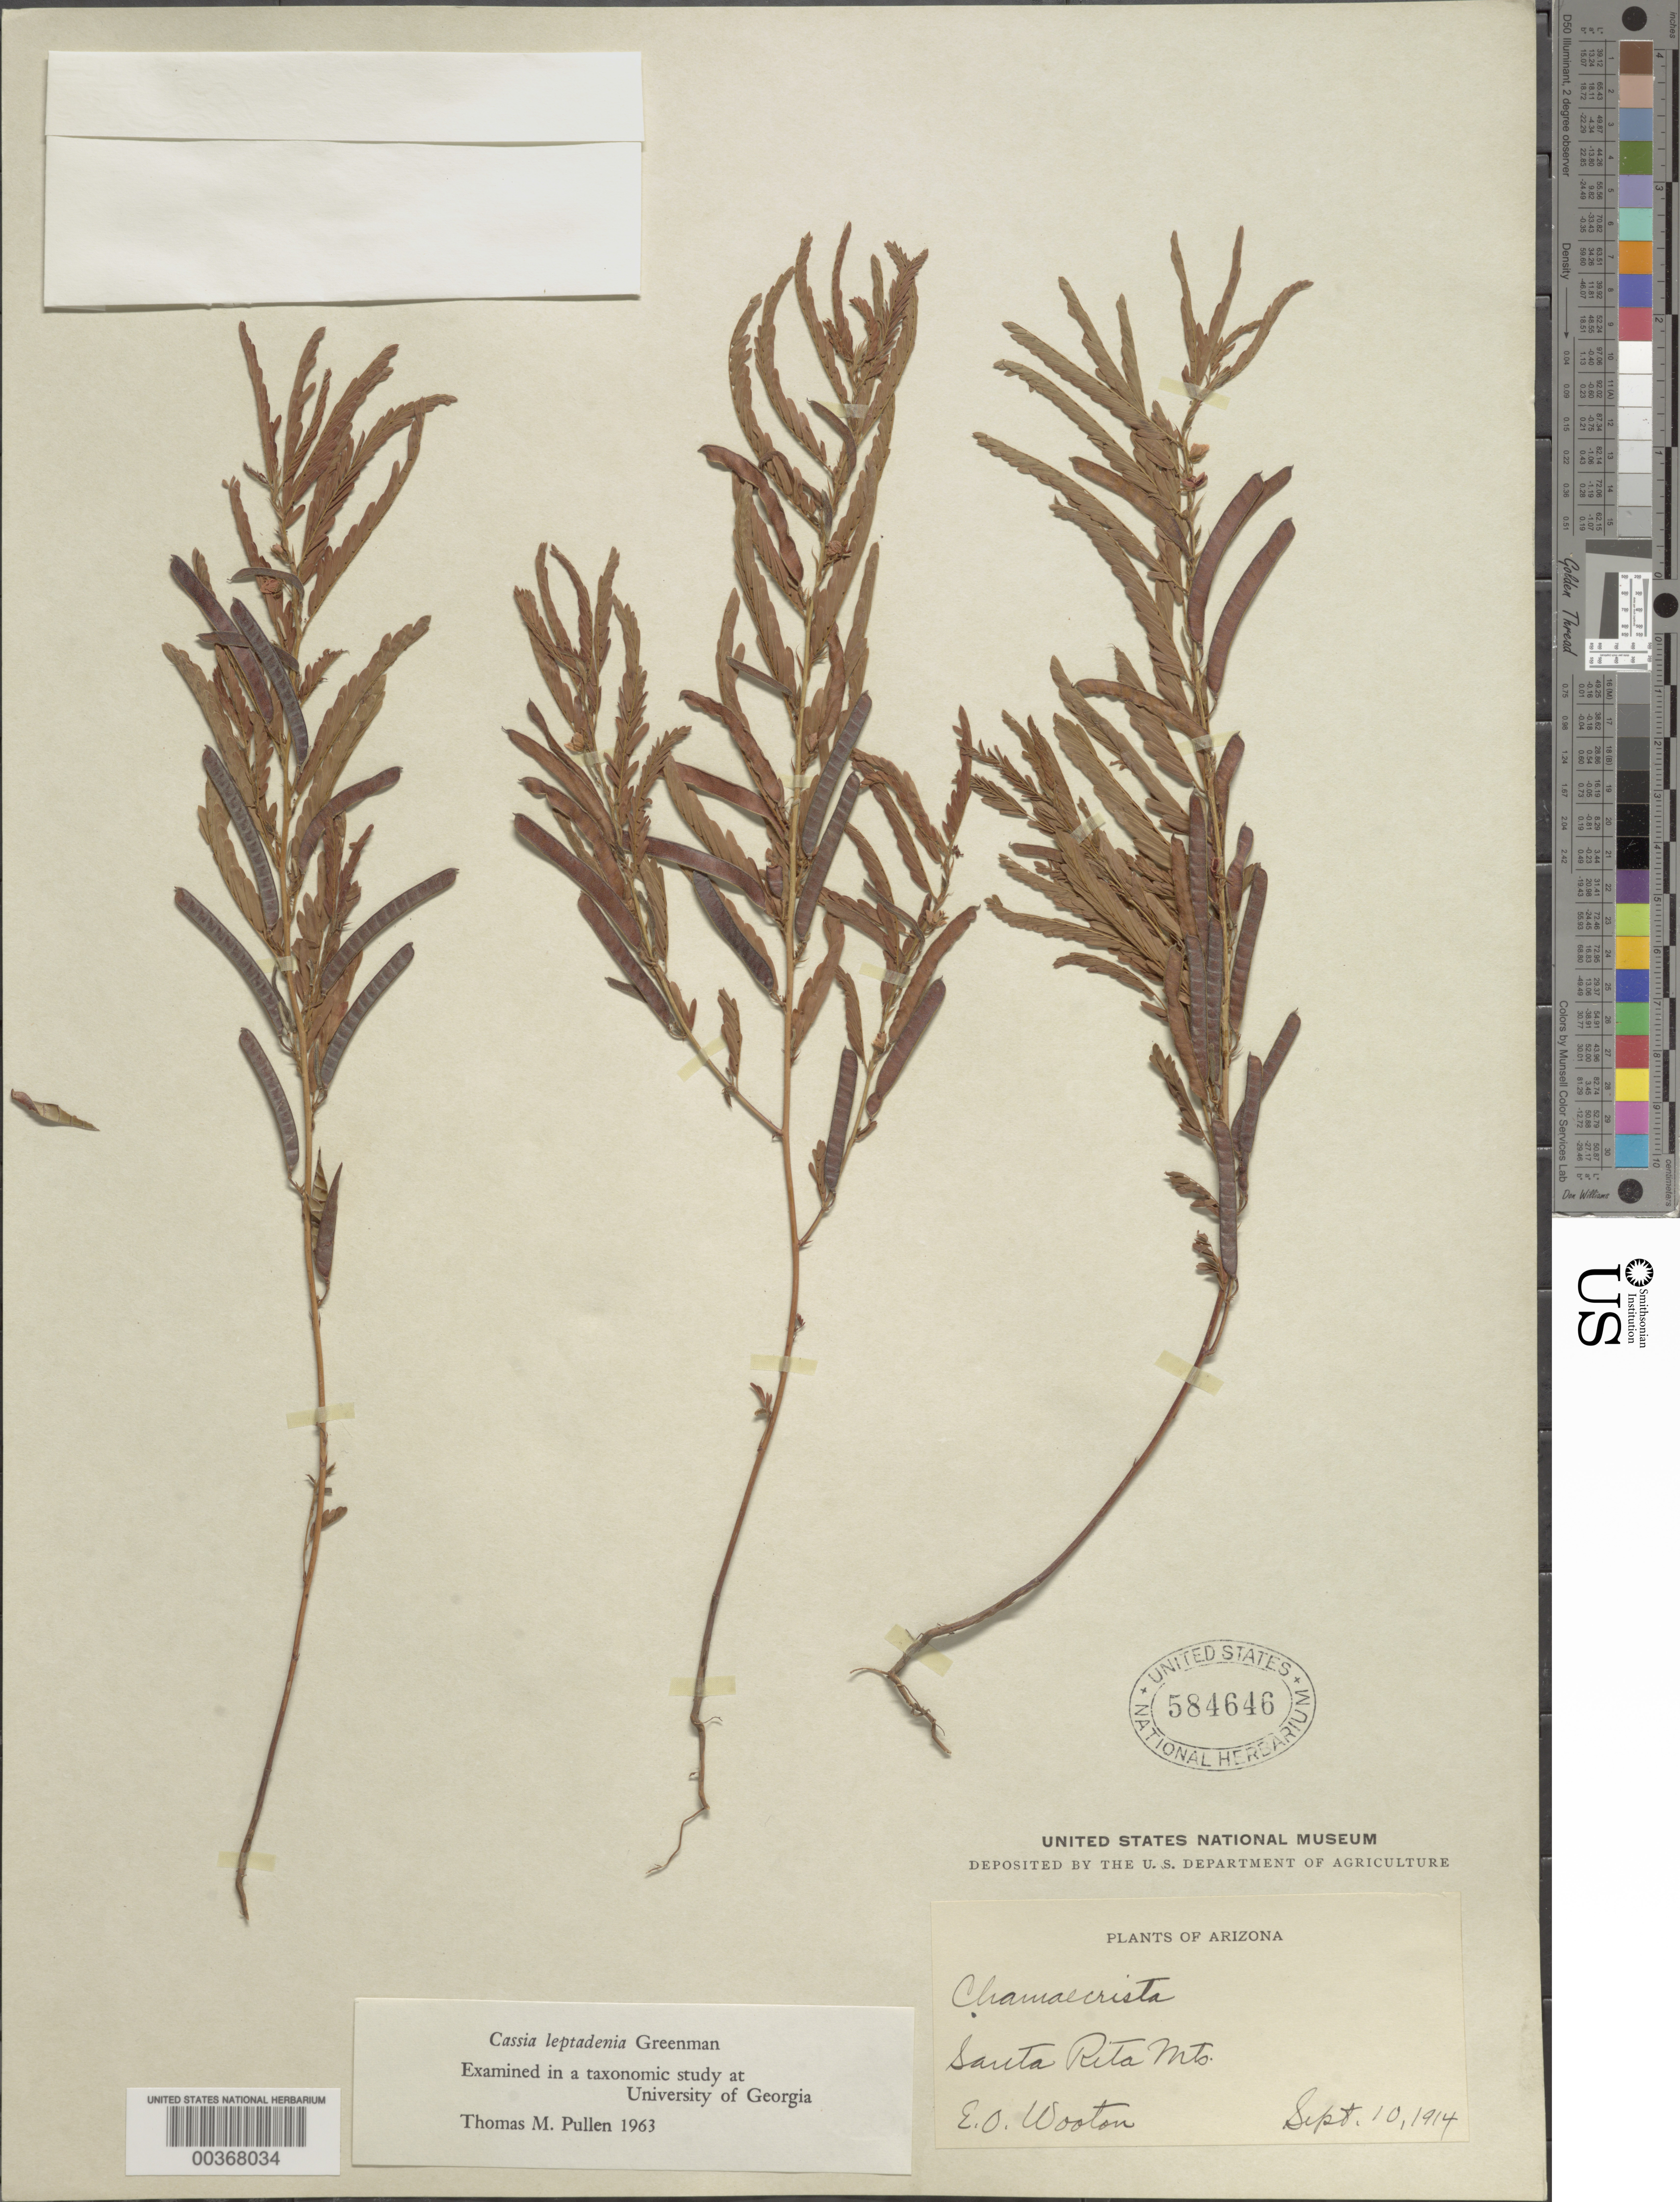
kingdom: Plantae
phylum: Tracheophyta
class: Magnoliopsida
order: Fabales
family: Fabaceae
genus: Chamaecrista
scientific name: Chamaecrista nictitans var. mensalis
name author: (Greenm.) H.S. Irwin & Barneby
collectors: E. O. Wooton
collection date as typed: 10 Sep 1914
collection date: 1914-09-10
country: United States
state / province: Arizona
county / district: Pima / Santa Cruz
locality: Santa rita mountains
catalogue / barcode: US 584646